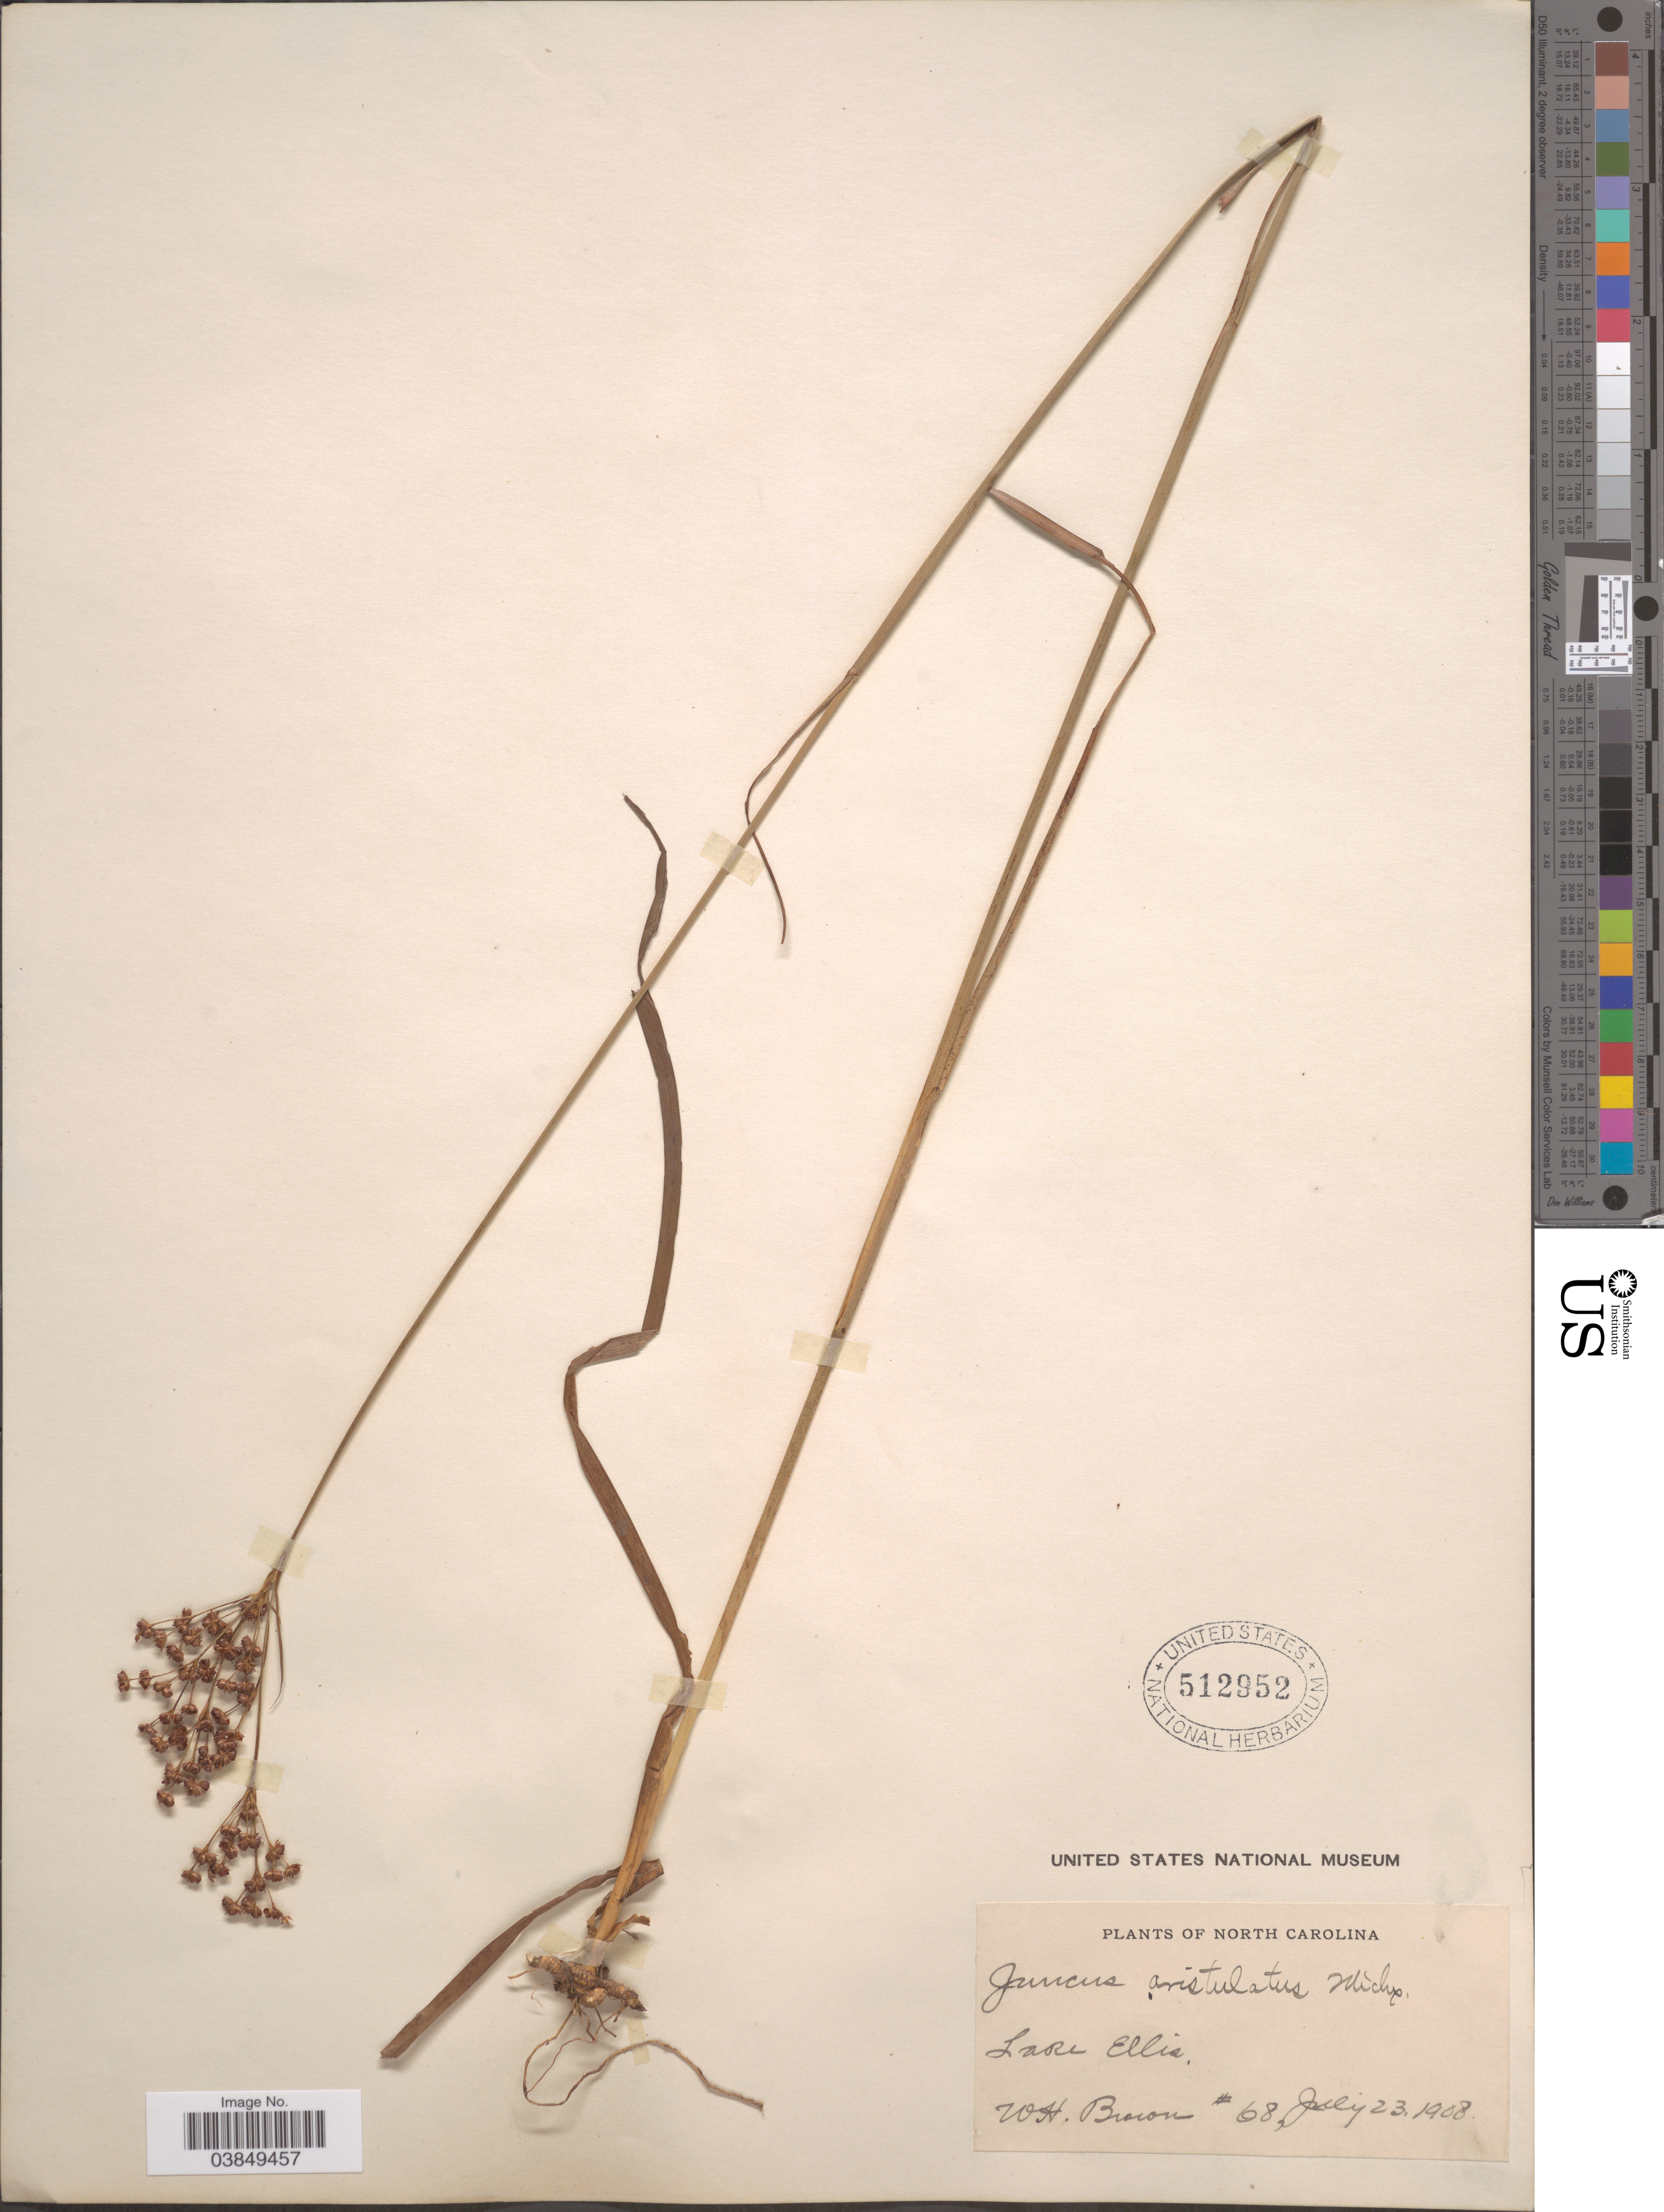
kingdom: Plantae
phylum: Tracheophyta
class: Liliopsida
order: Poales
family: Juncaceae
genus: Juncus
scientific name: Juncus aristulatus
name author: Michx.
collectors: W. H. Brown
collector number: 68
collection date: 1908-07-23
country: United States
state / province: North Carolina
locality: Lake Ellis.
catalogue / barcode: US 512952